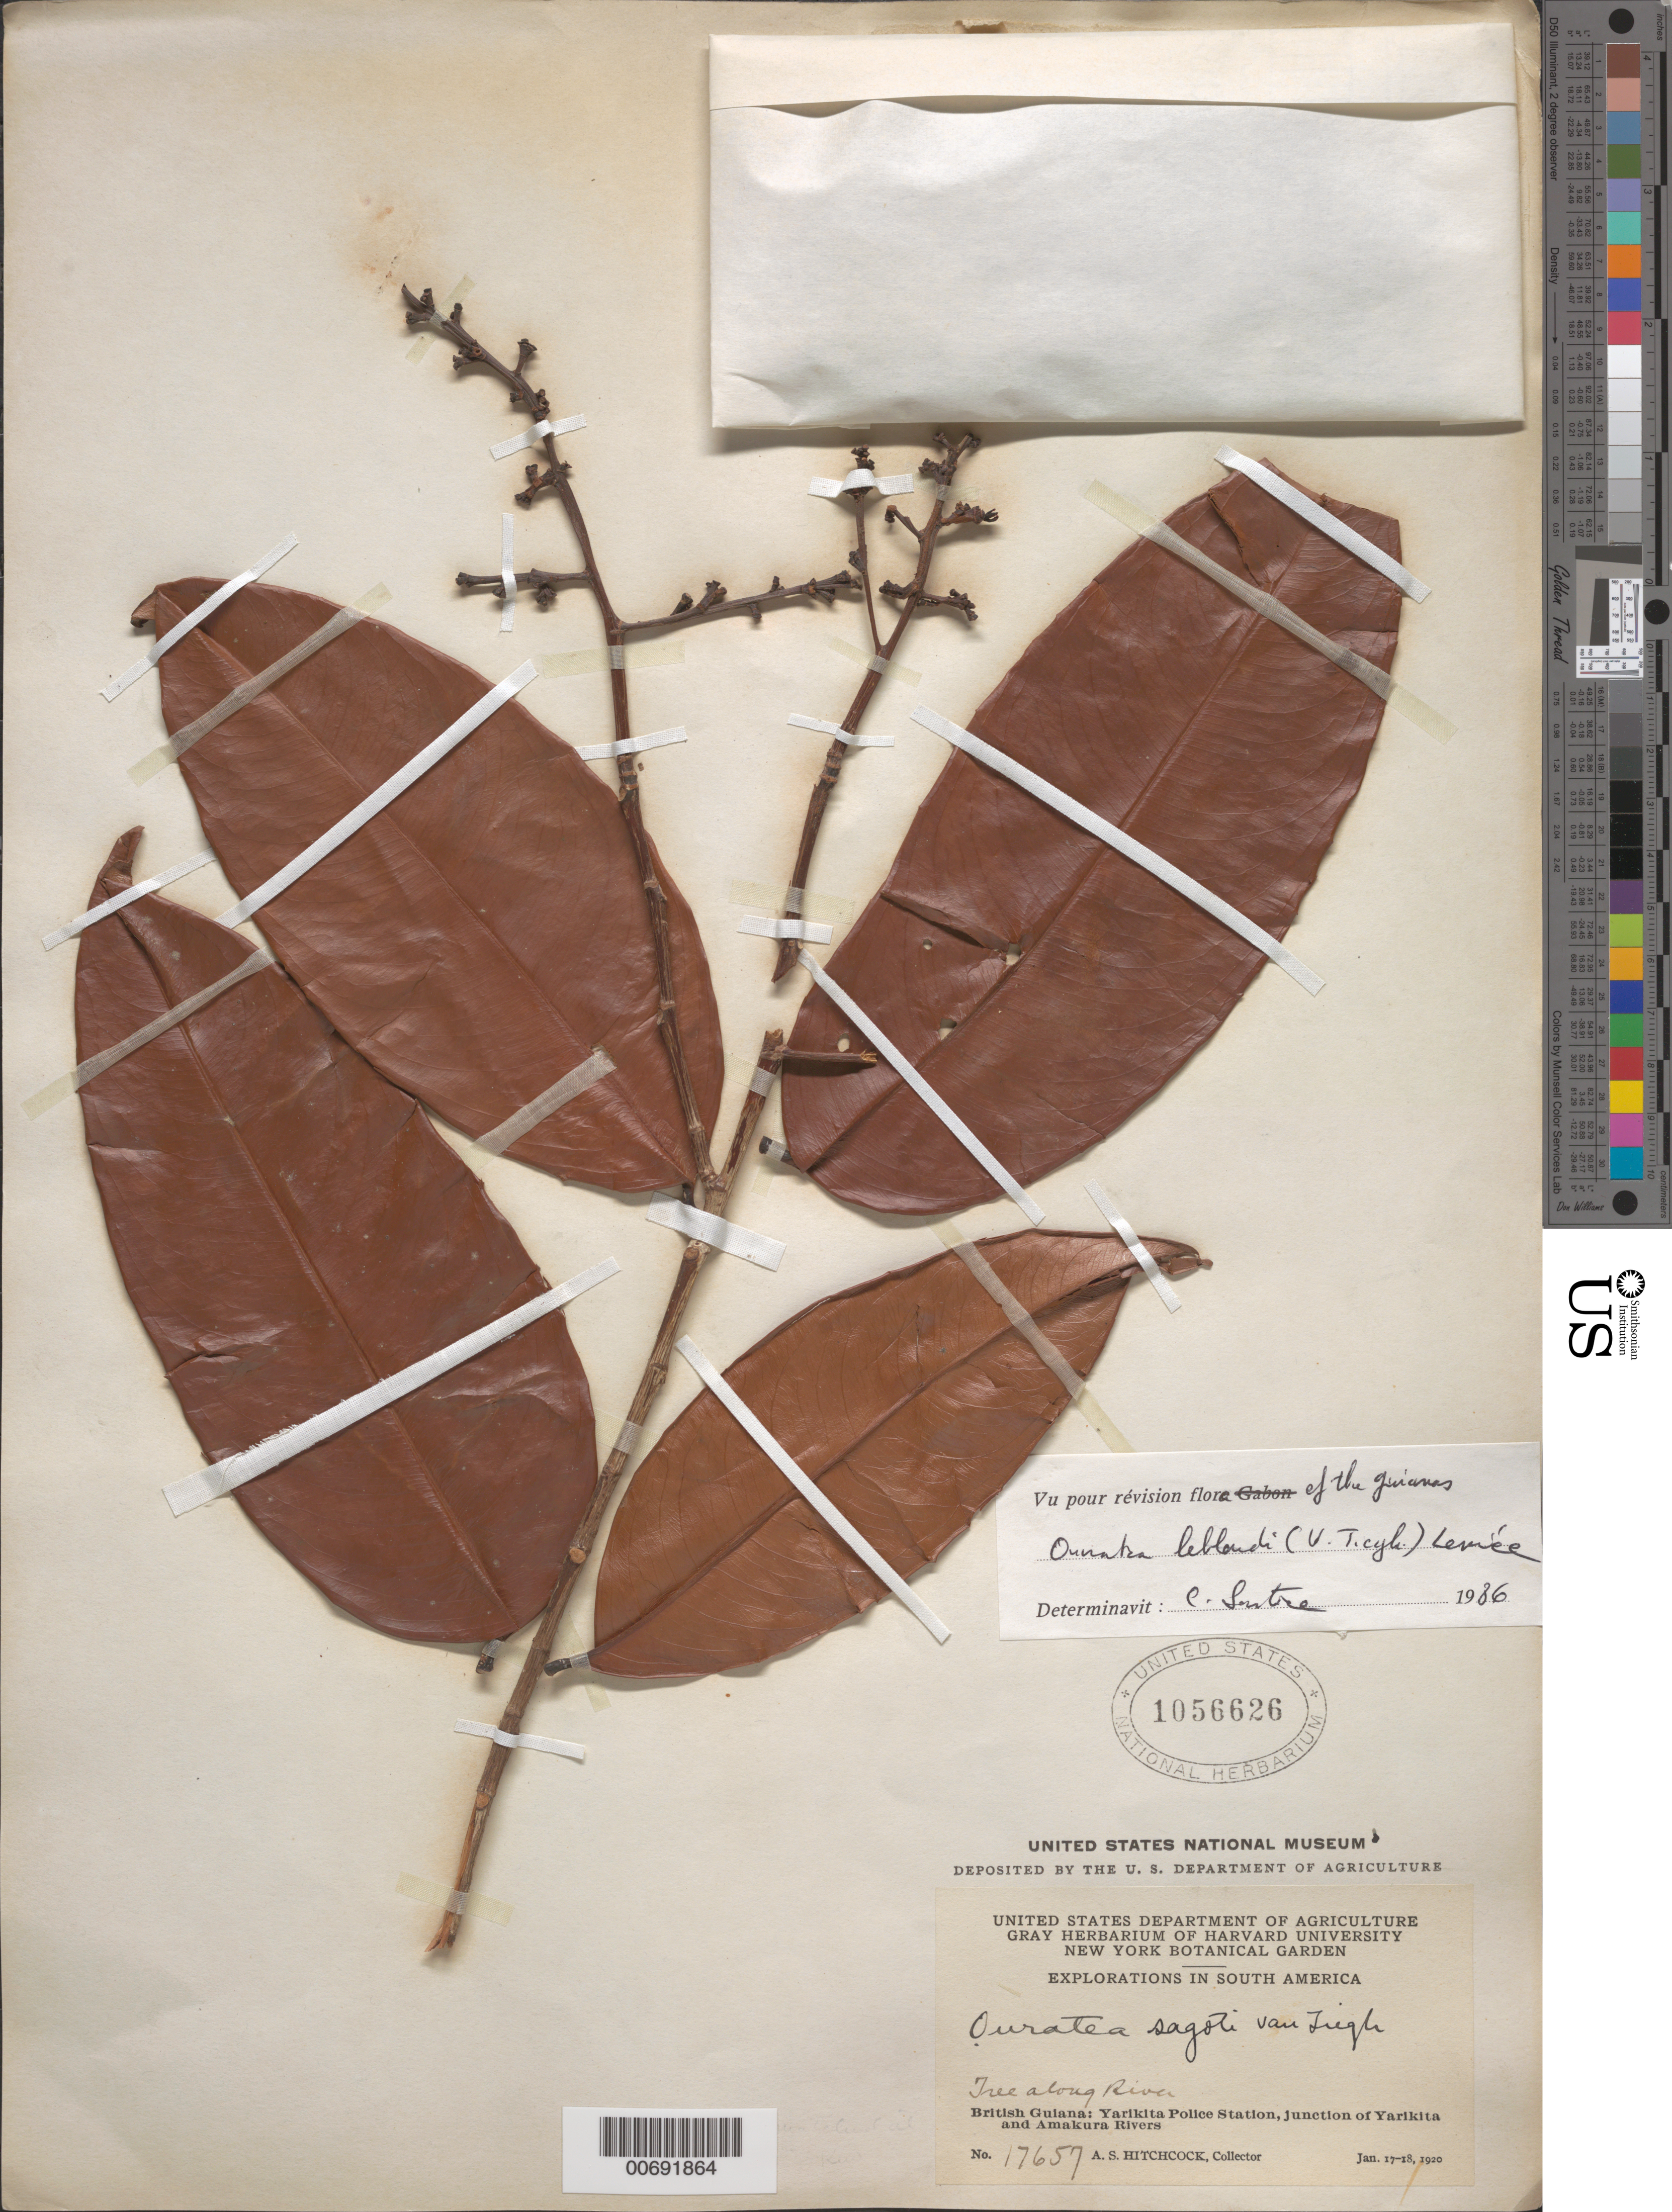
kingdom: Plantae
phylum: Tracheophyta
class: Magnoliopsida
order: Malpighiales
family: Ochnaceae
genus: Ouratea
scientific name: Ouratea leblondii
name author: (Tiegh.) Lemée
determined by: Sastre, C. H. L.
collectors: A. S. Hitchcock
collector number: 17657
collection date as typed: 17-Jan-20 to 18-Jan-20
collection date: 1920-01-17/1920-01-18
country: Guyana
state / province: Barima-Waini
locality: Yarikita Police Sta., junct. of Yarikita & Amakura Rivers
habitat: Along river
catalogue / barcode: US 1056626